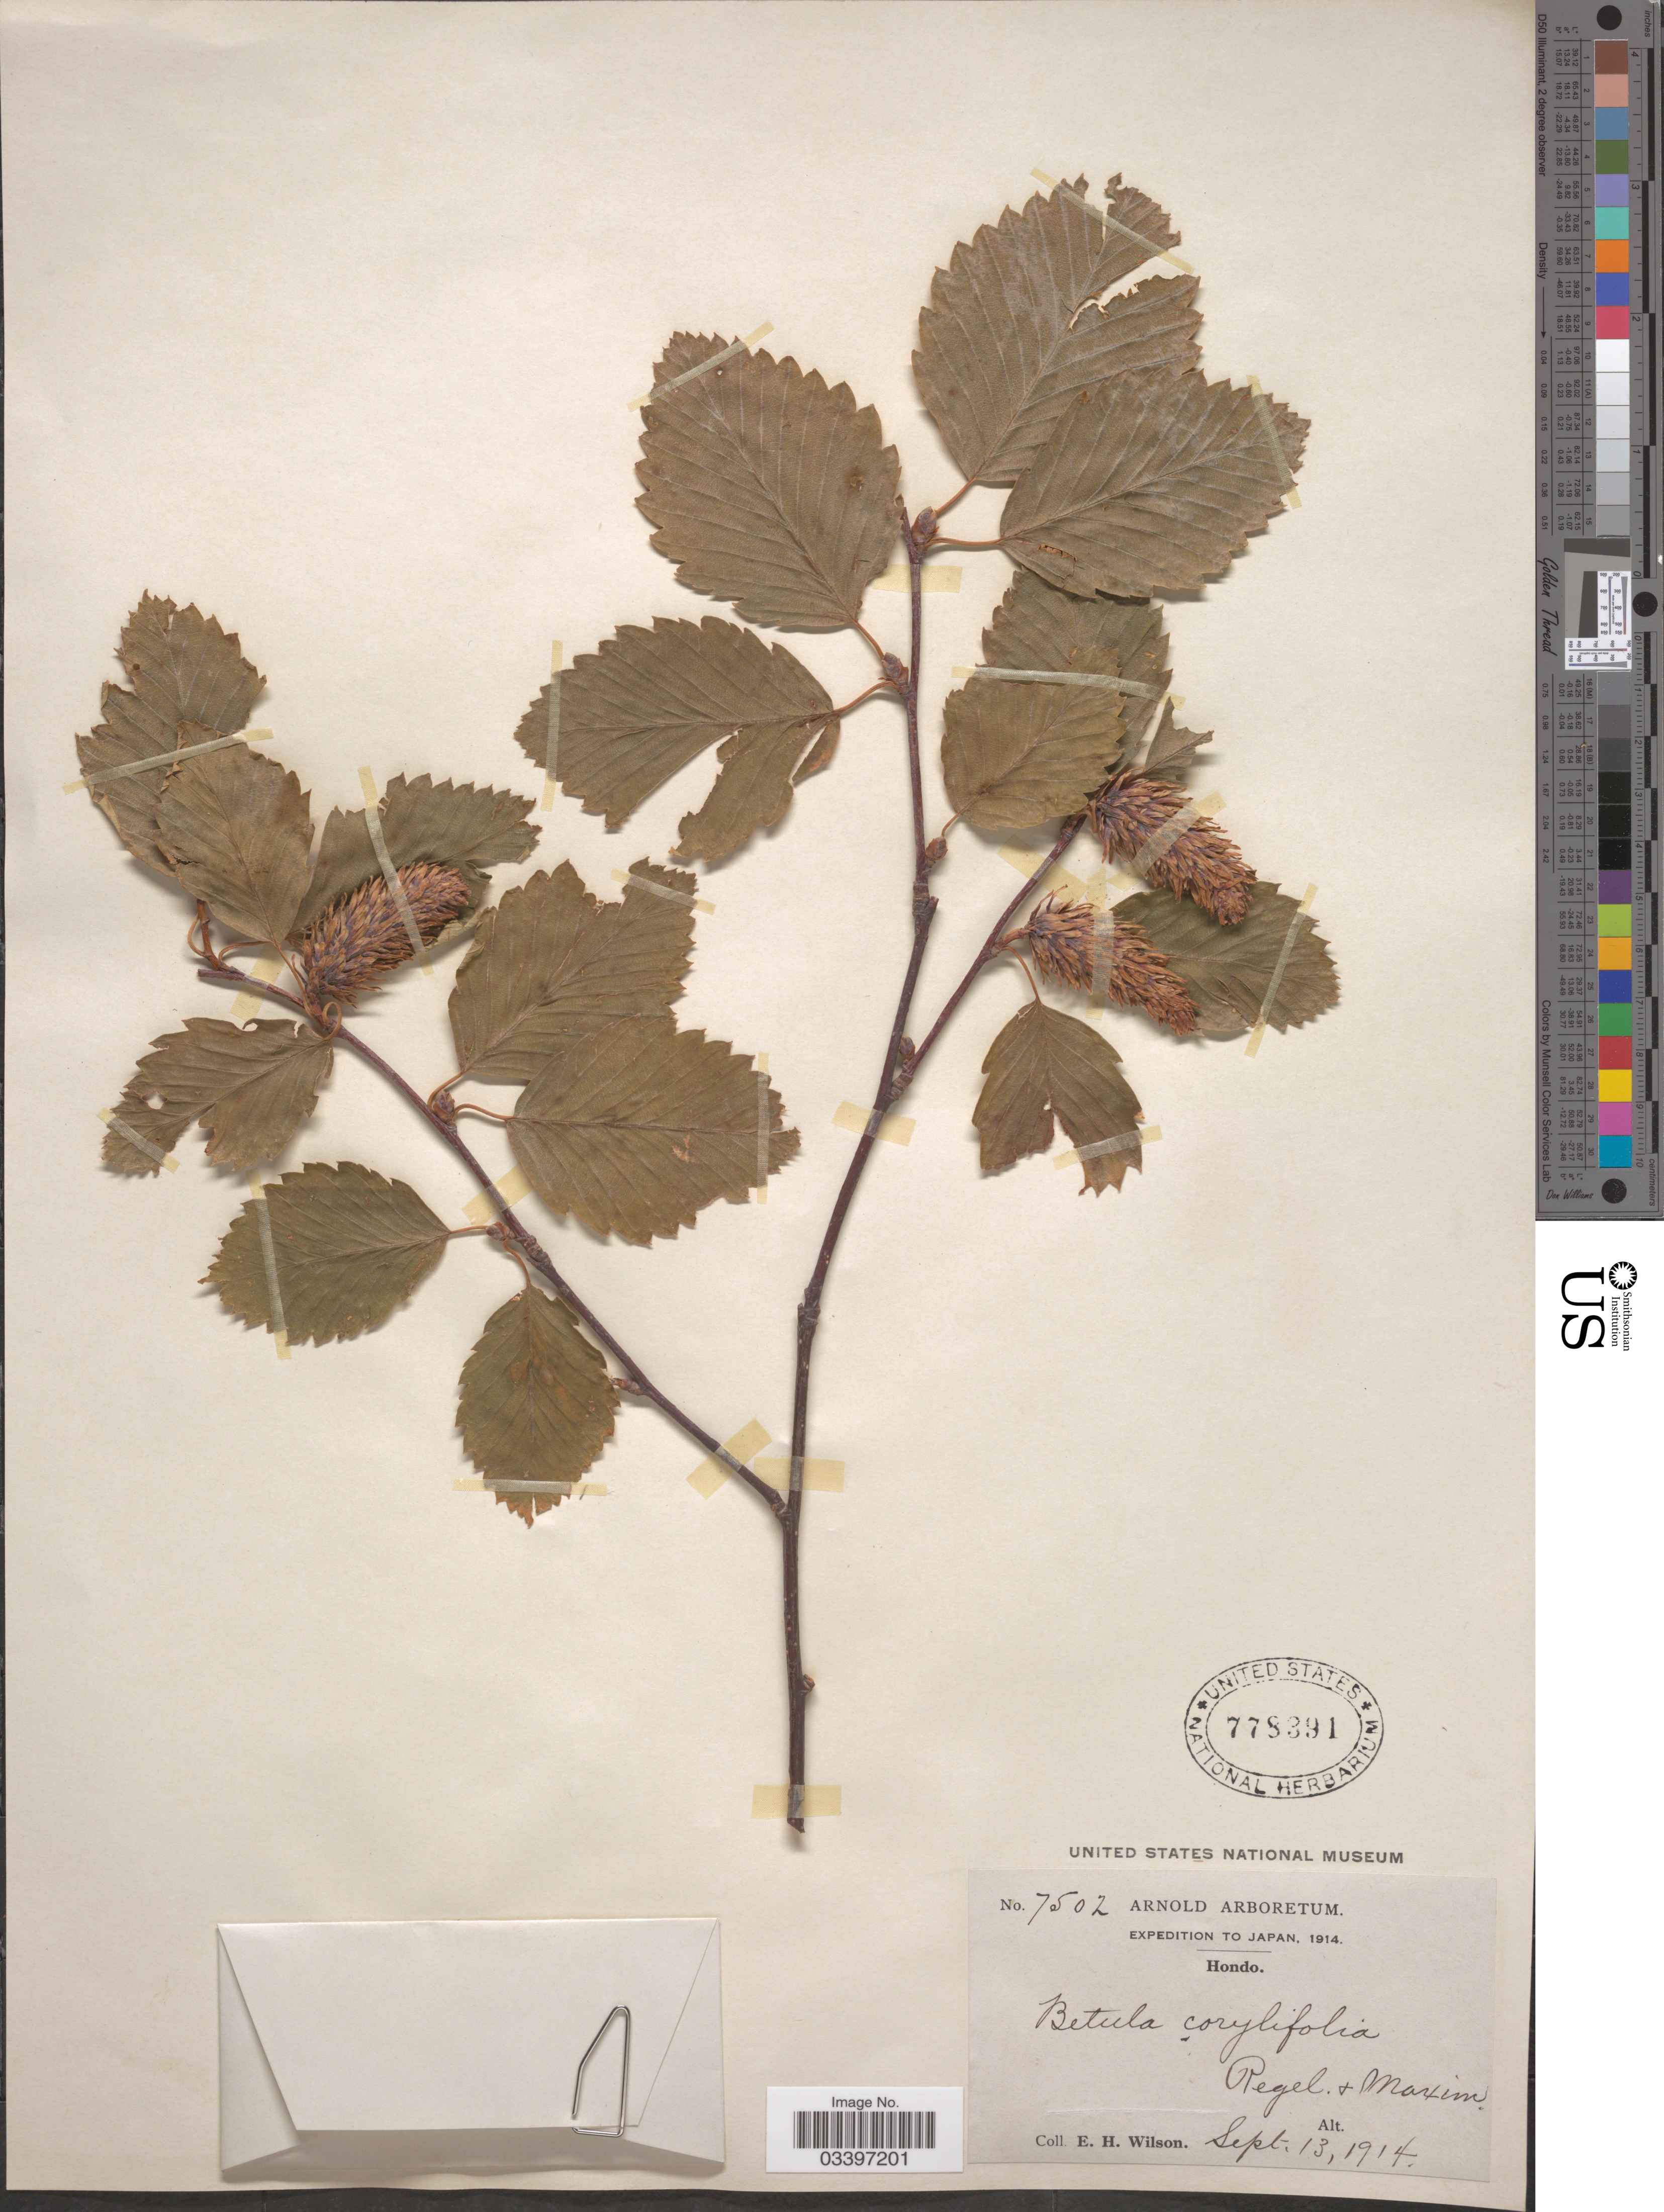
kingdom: Plantae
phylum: Tracheophyta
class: Magnoliopsida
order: Fagales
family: Betulaceae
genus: Betula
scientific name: Betula corylifolia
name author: Regel & Maxim.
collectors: E. Wilson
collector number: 7502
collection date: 1914-09-13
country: Japan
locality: Hondo.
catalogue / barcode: US 778391